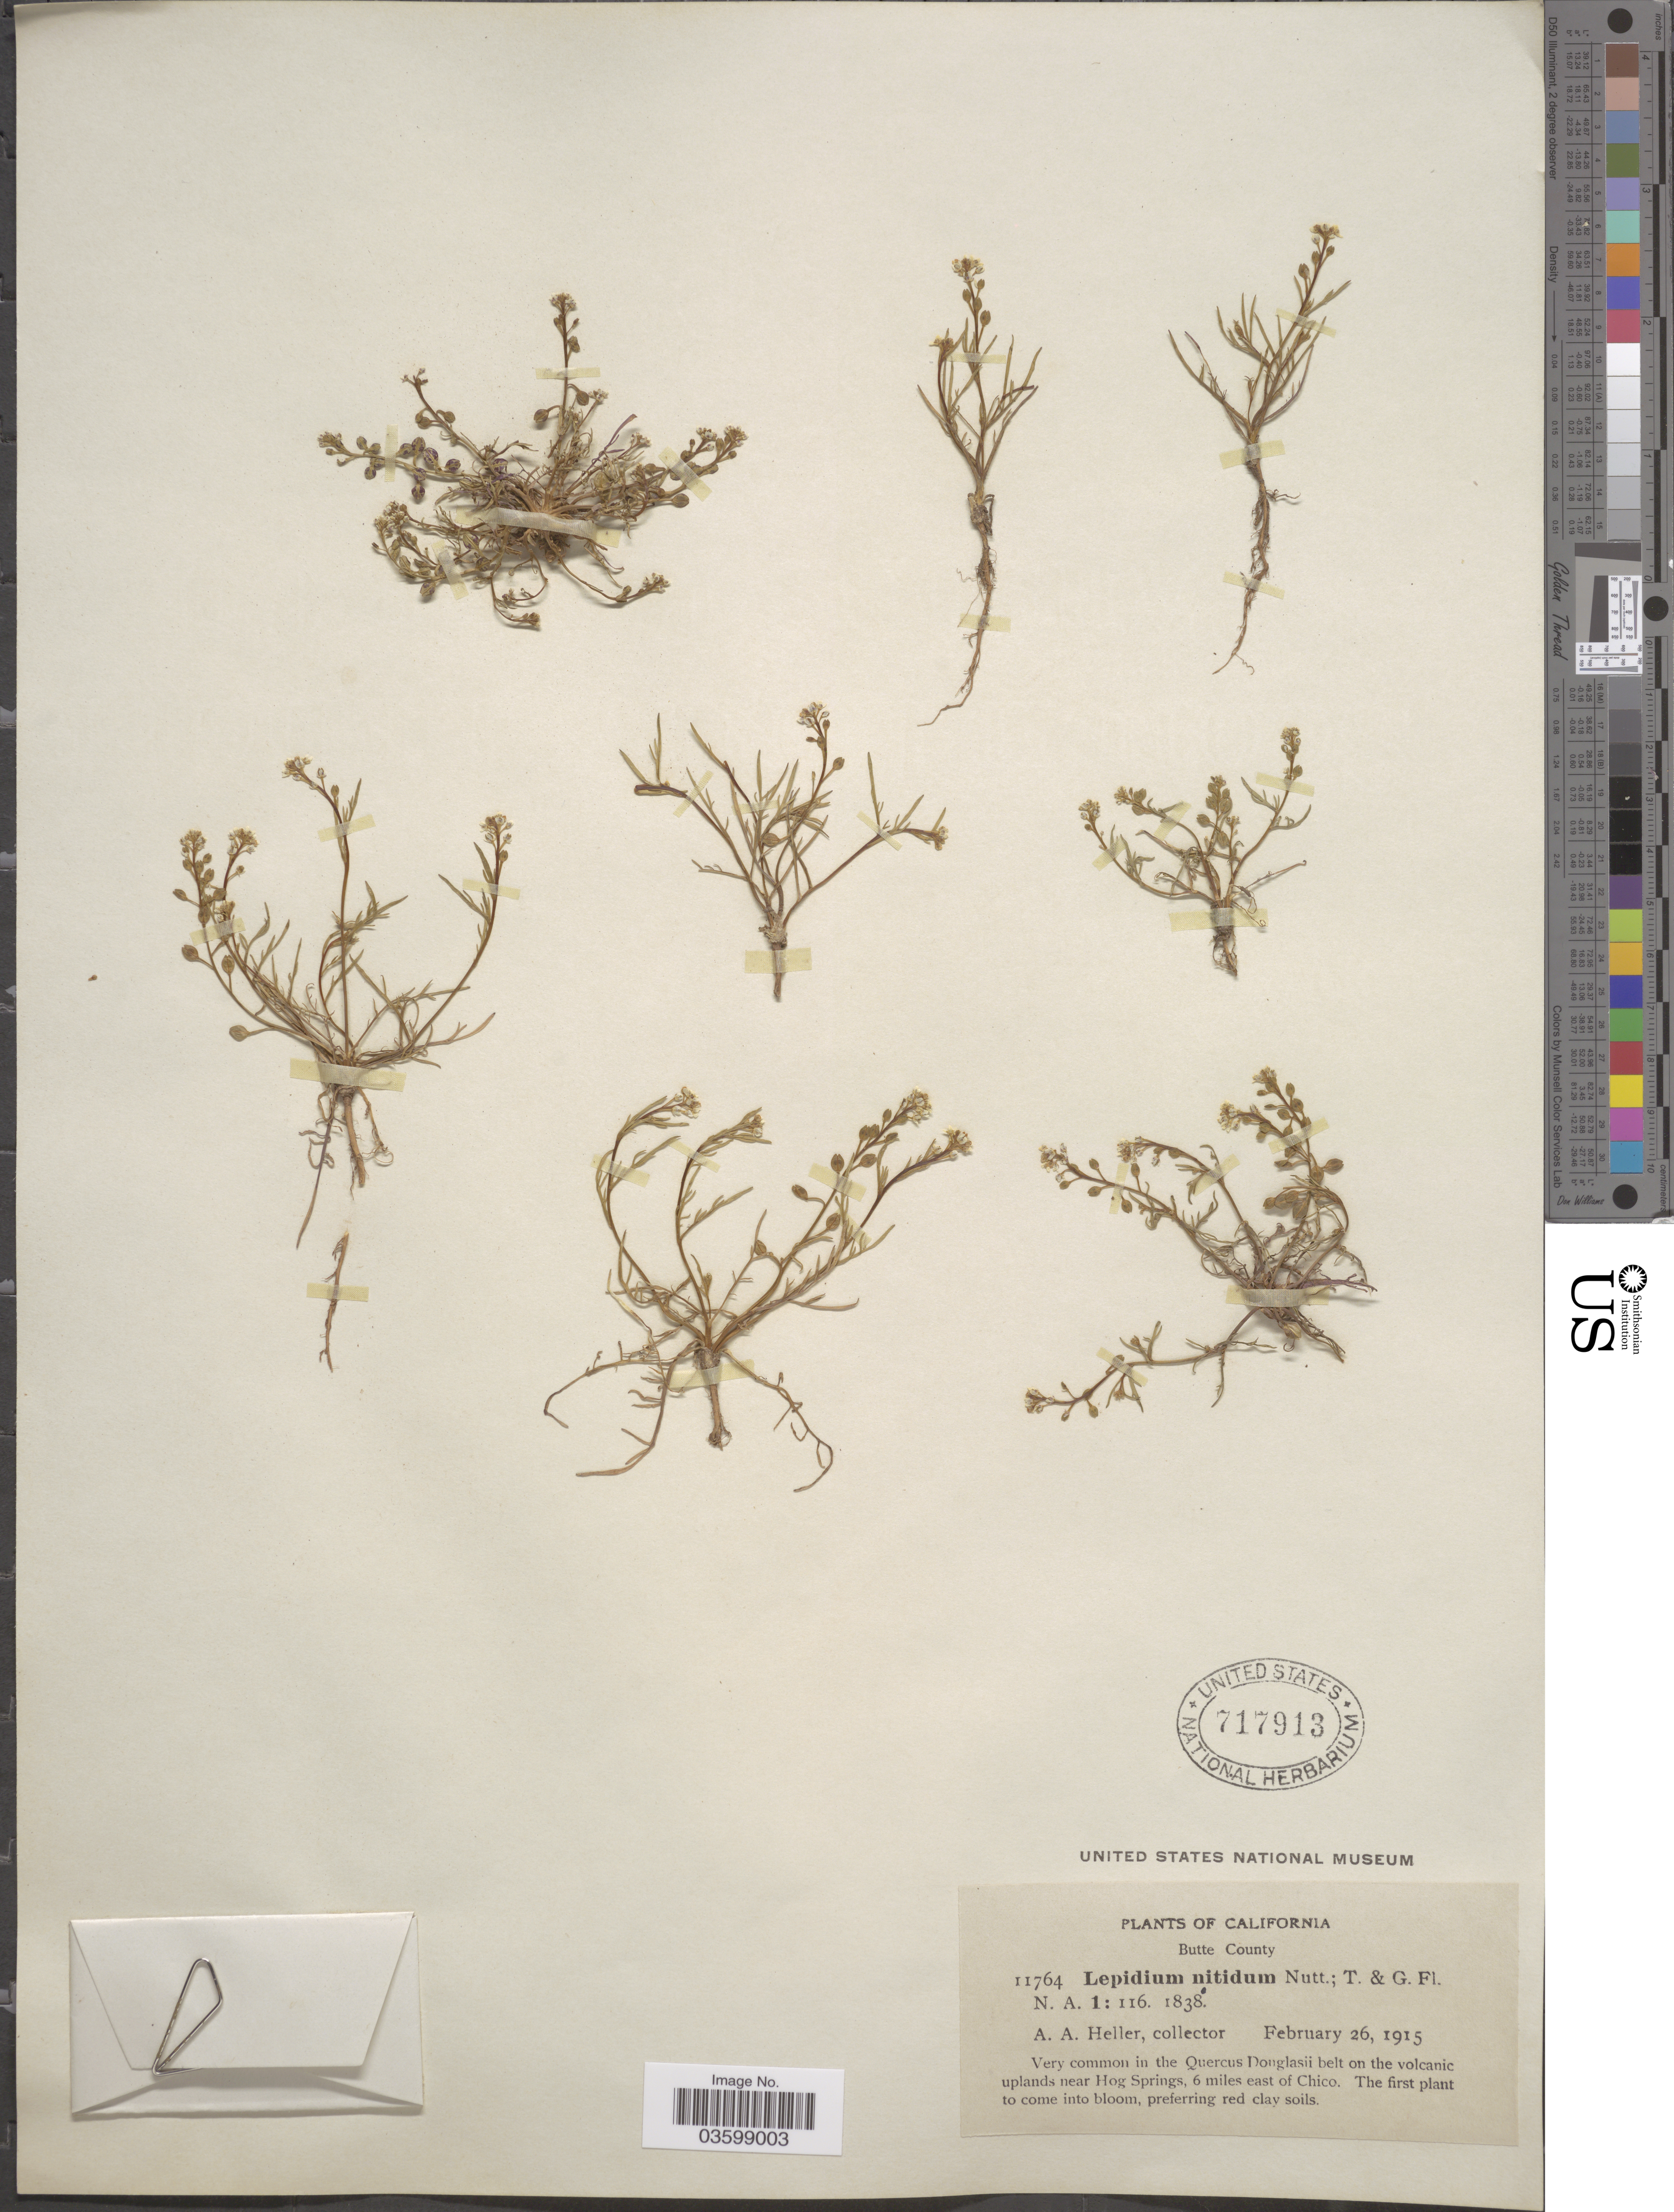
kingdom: Plantae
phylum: Tracheophyta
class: Magnoliopsida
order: Brassicales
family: Brassicaceae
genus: Lepidium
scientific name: Lepidium nitidum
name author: Nutt.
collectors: A. A. Heller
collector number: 11764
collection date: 1915-02-26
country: United States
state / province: California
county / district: Butte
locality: Butte County. On the volcanic uplands near Hog Springs, 6 miles east of Chico.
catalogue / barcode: US 717913